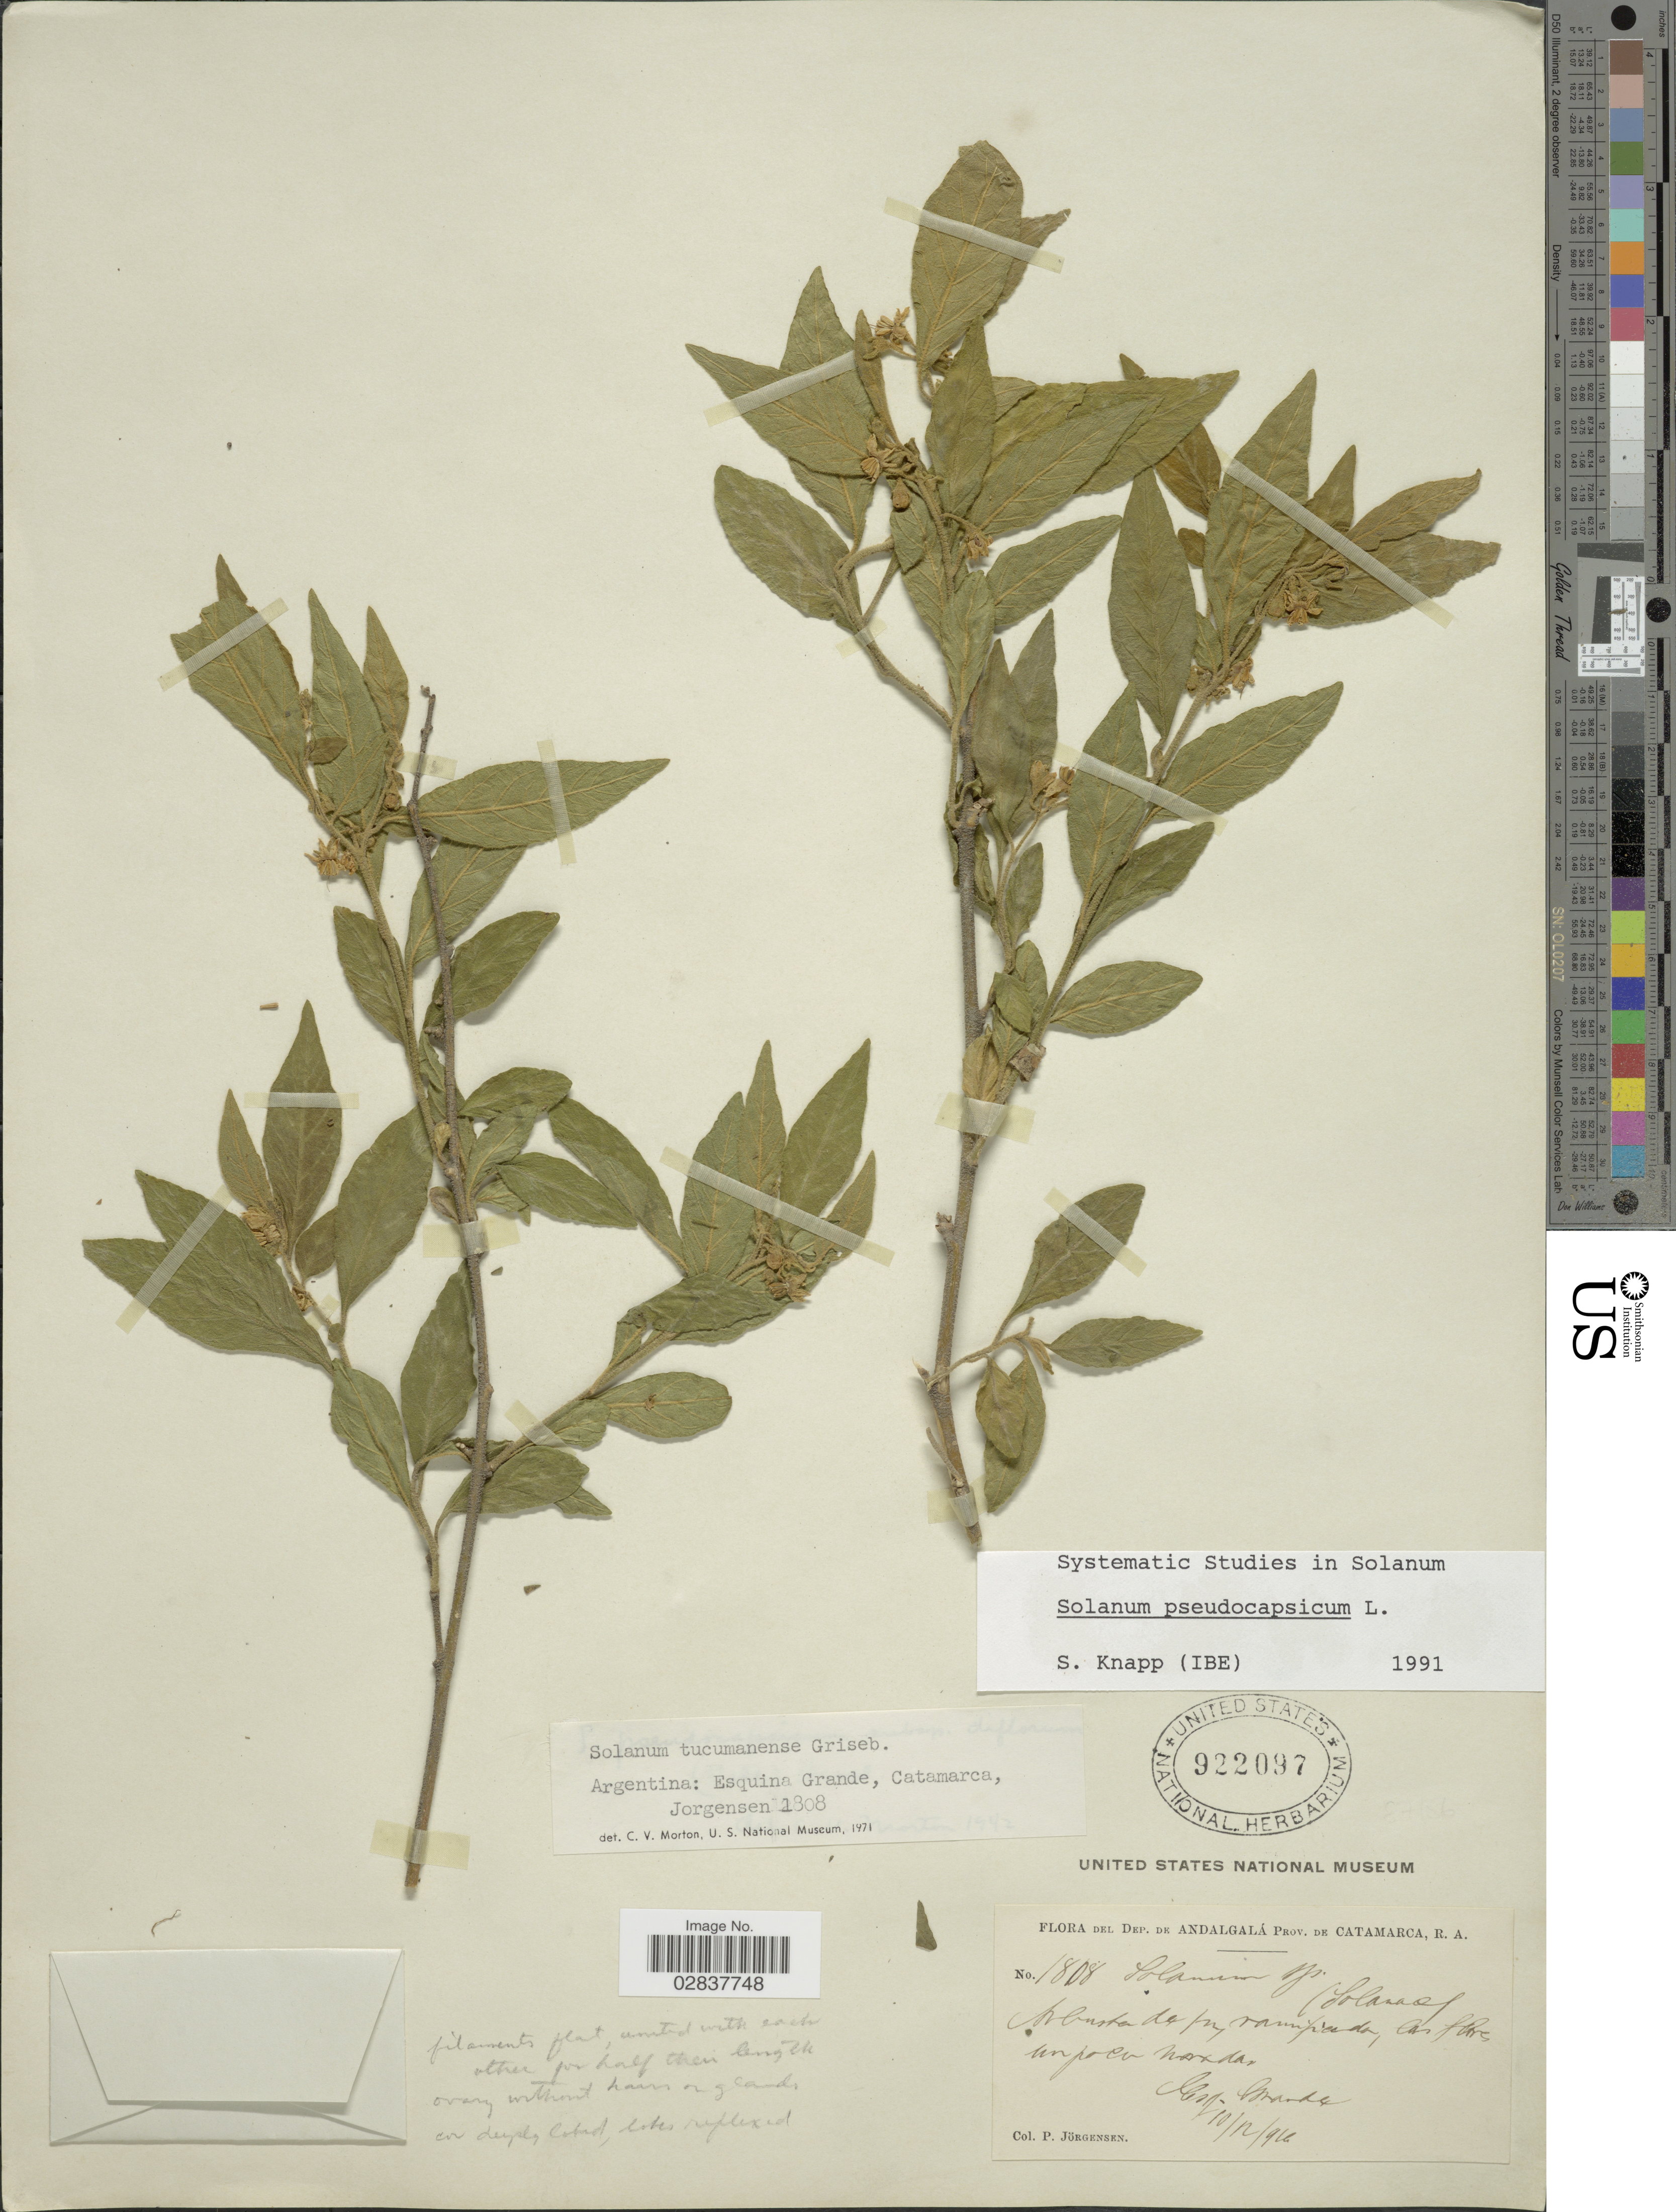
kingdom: Plantae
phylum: Tracheophyta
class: Magnoliopsida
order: Solanales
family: Solanaceae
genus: Solanum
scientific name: Solanum pseudocapsicum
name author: L.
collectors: P. Jörgensen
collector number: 1808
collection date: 1916-12-10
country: Argentina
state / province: Catamarca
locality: Dep. de Andalgalá, R.A. Camp Grande.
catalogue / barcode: US 922097